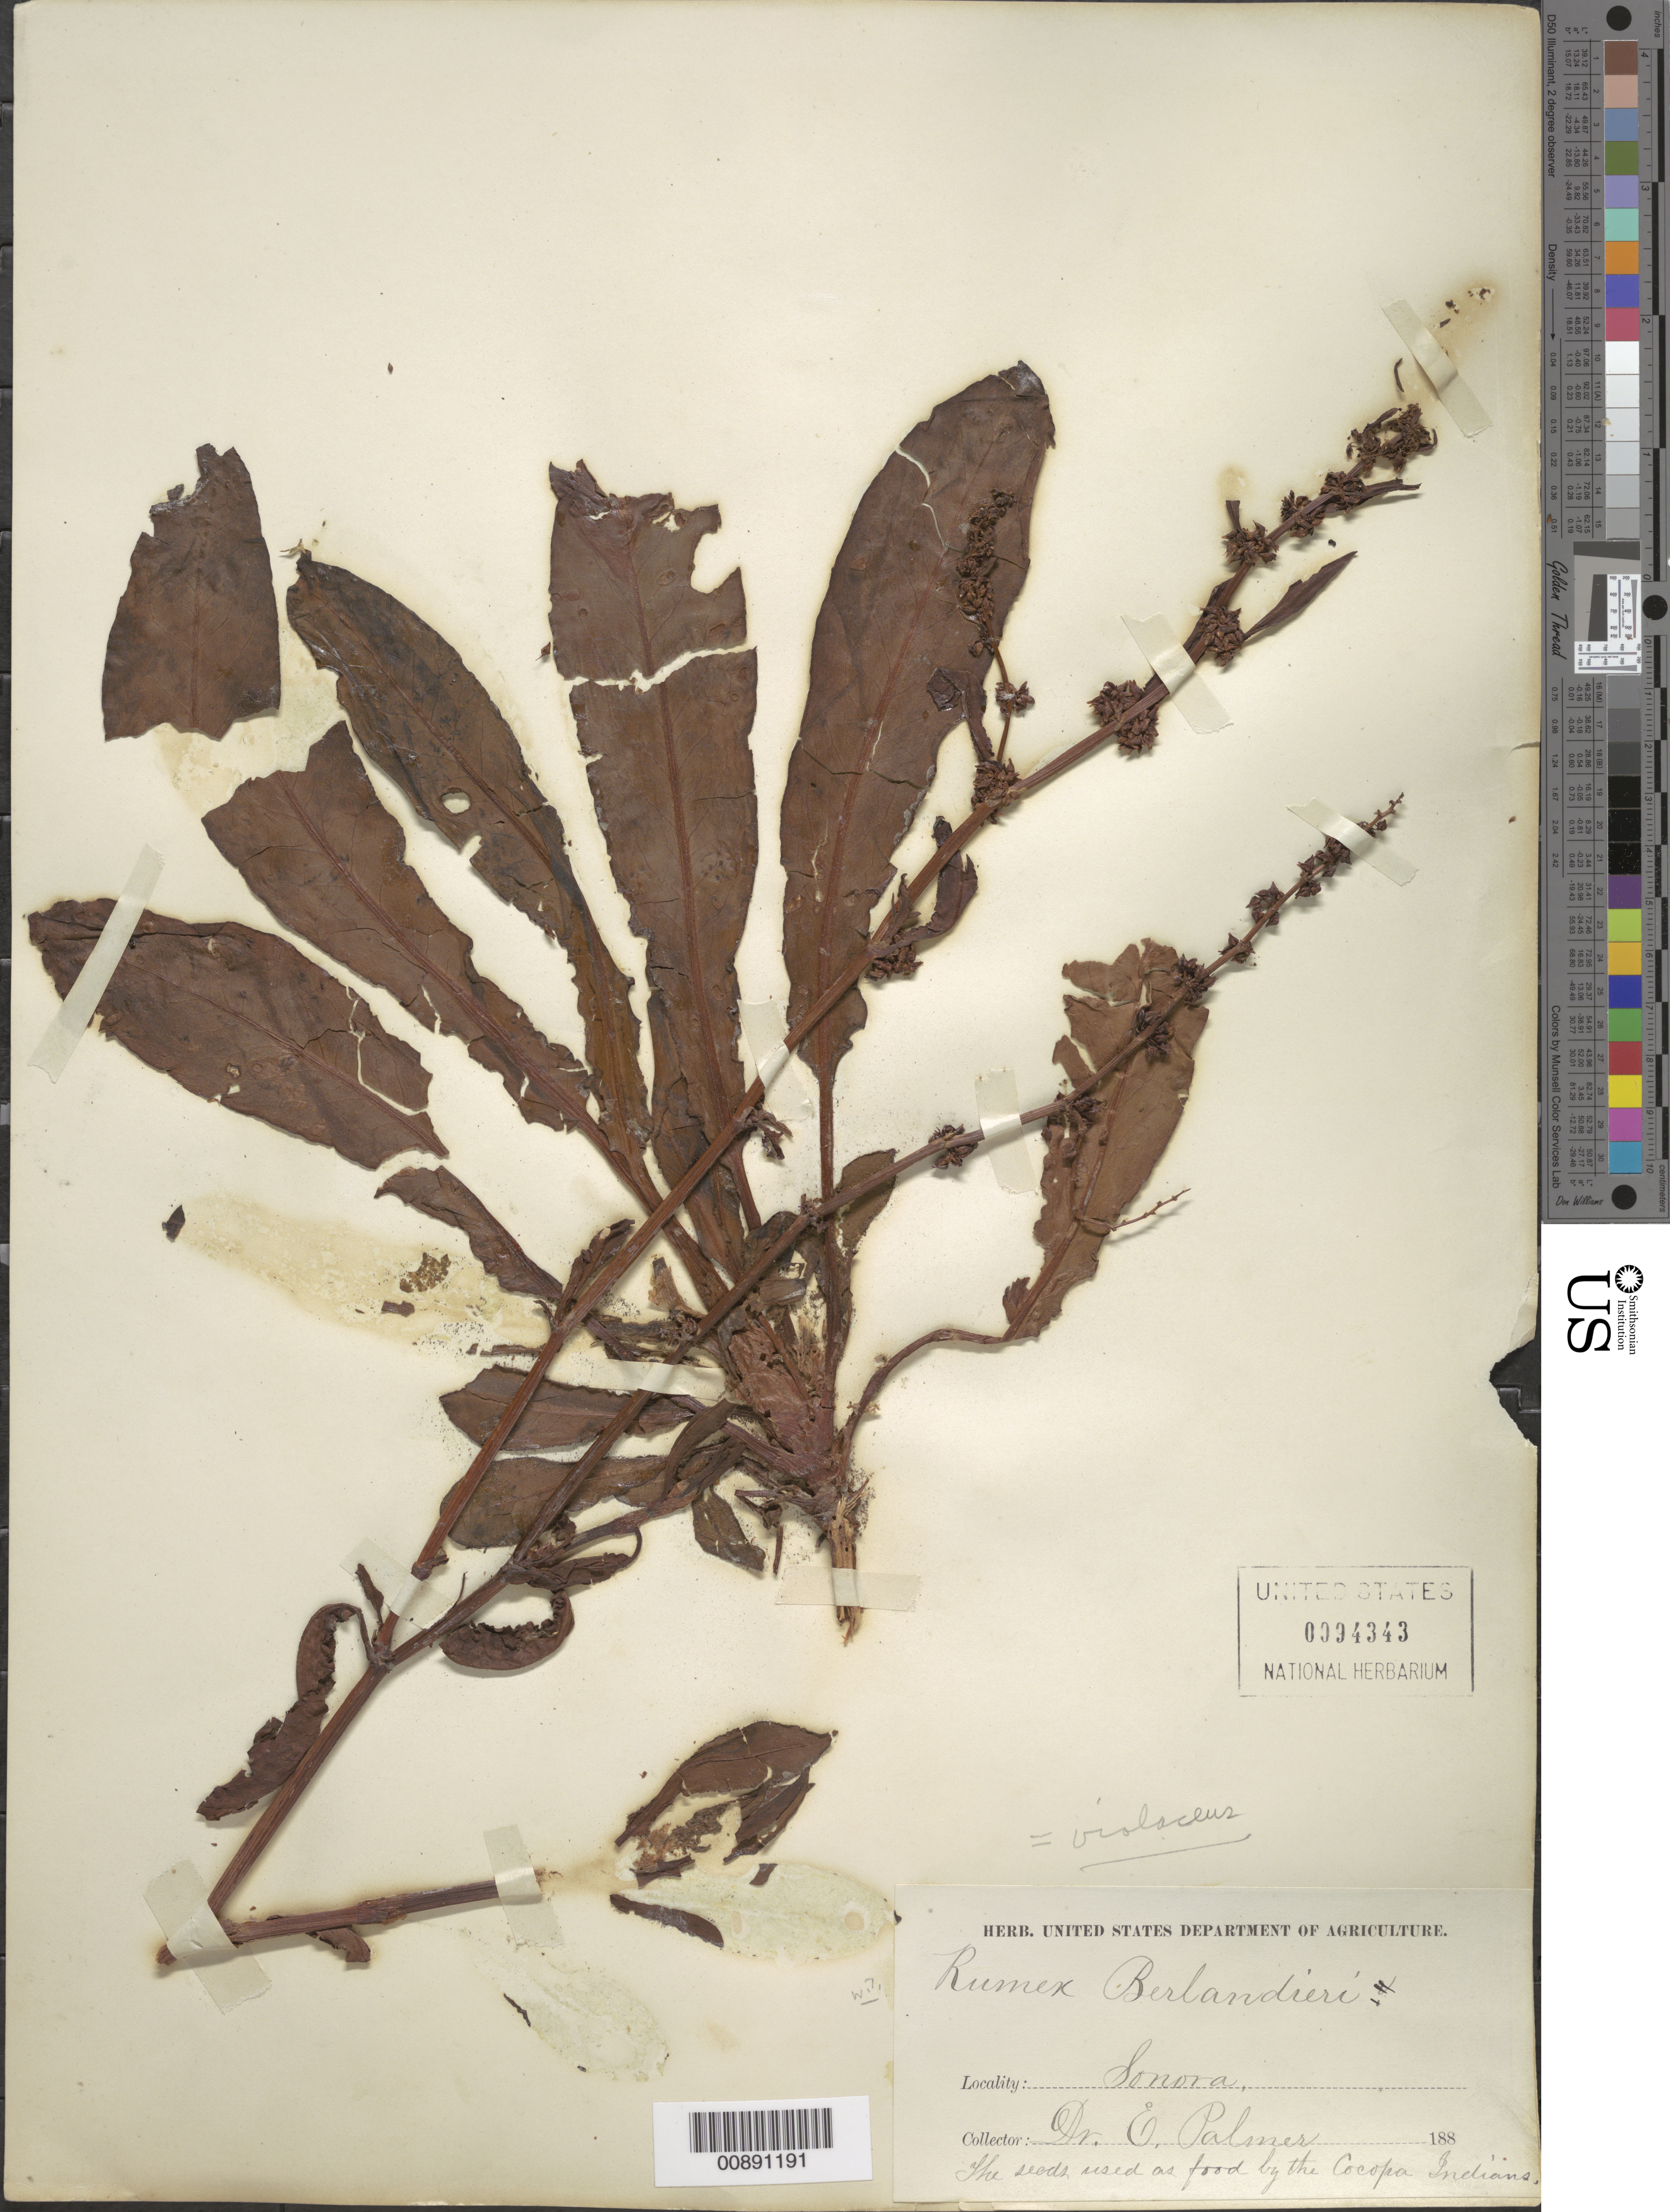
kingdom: Plantae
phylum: Tracheophyta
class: Magnoliopsida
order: Caryophyllales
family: Polygonaceae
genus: Rumex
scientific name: Rumex violascens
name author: Rech. f.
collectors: E. Palmer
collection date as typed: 188-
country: Mexico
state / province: Sonora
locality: Sonora.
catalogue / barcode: US 94343